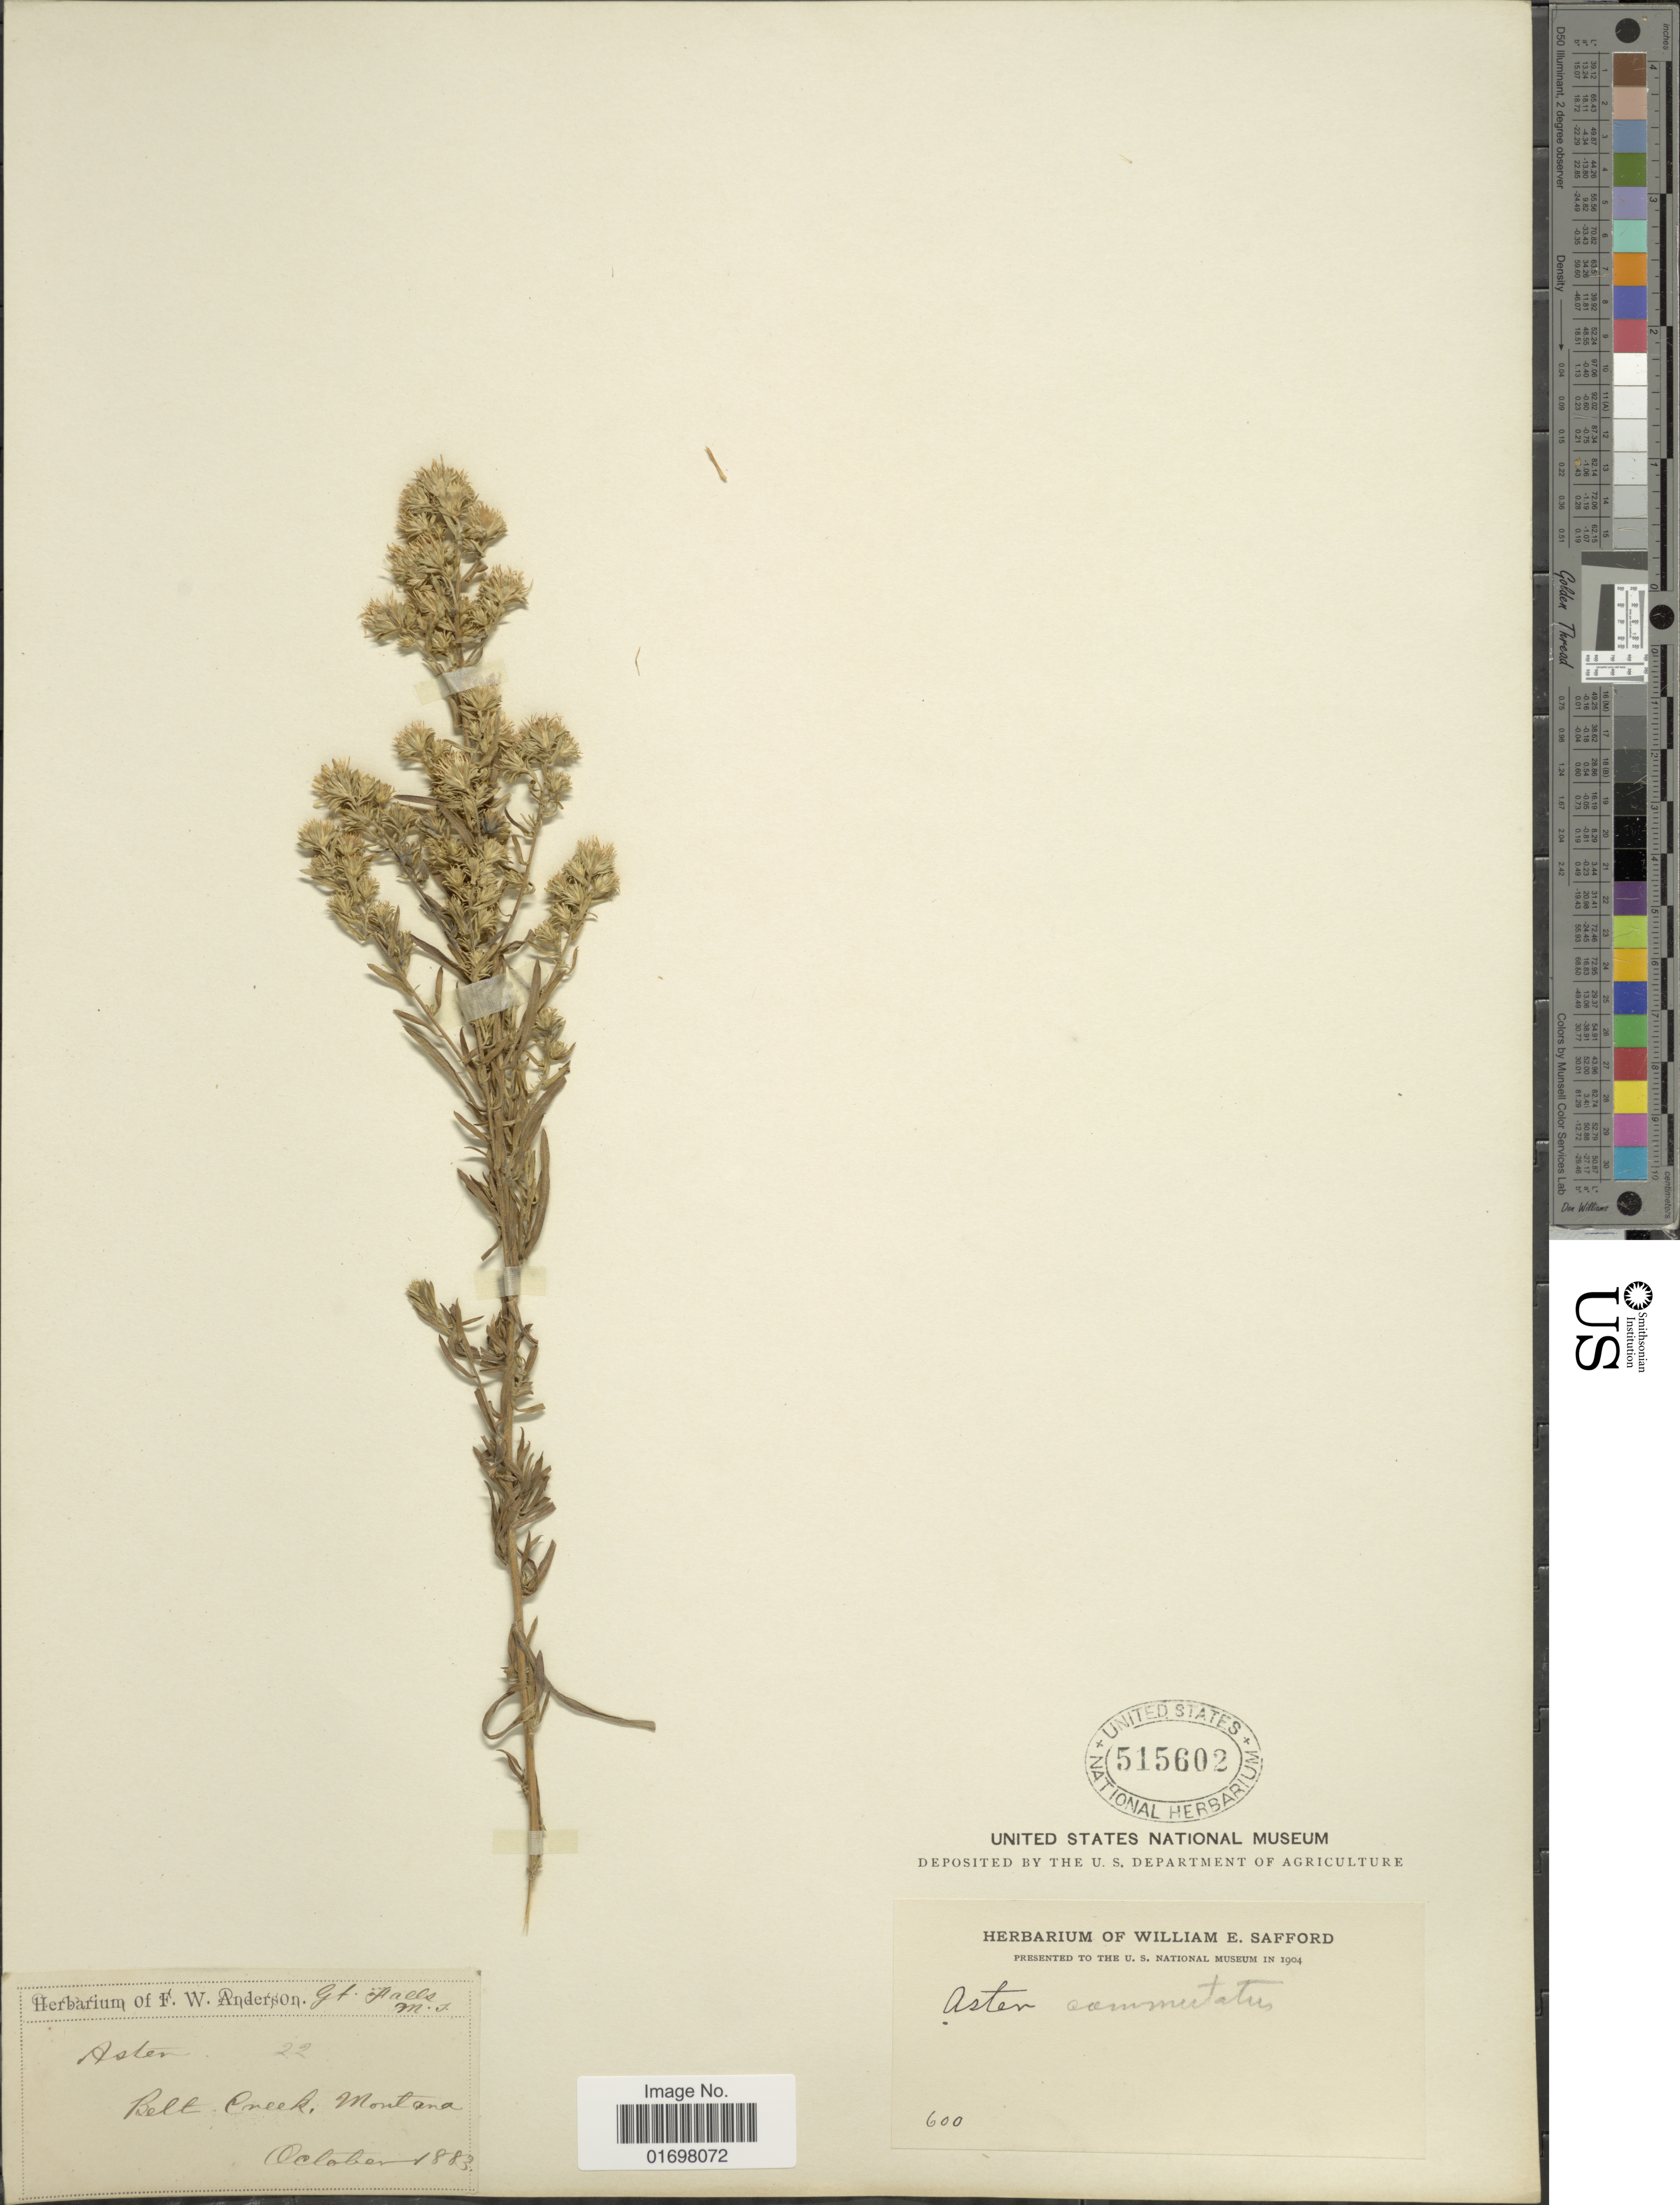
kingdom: Plantae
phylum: Tracheophyta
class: Magnoliopsida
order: Asterales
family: Asteraceae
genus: Symphyotrichum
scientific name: Symphyotrichum falcatum var. commutatum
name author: (Torr. & A. Gray) G.L. Nesom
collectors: ex herb. F.W. Anderson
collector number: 600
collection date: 1883-10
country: United States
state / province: Montana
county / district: Cascade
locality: Belt Creek, Montana.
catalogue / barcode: US 515602